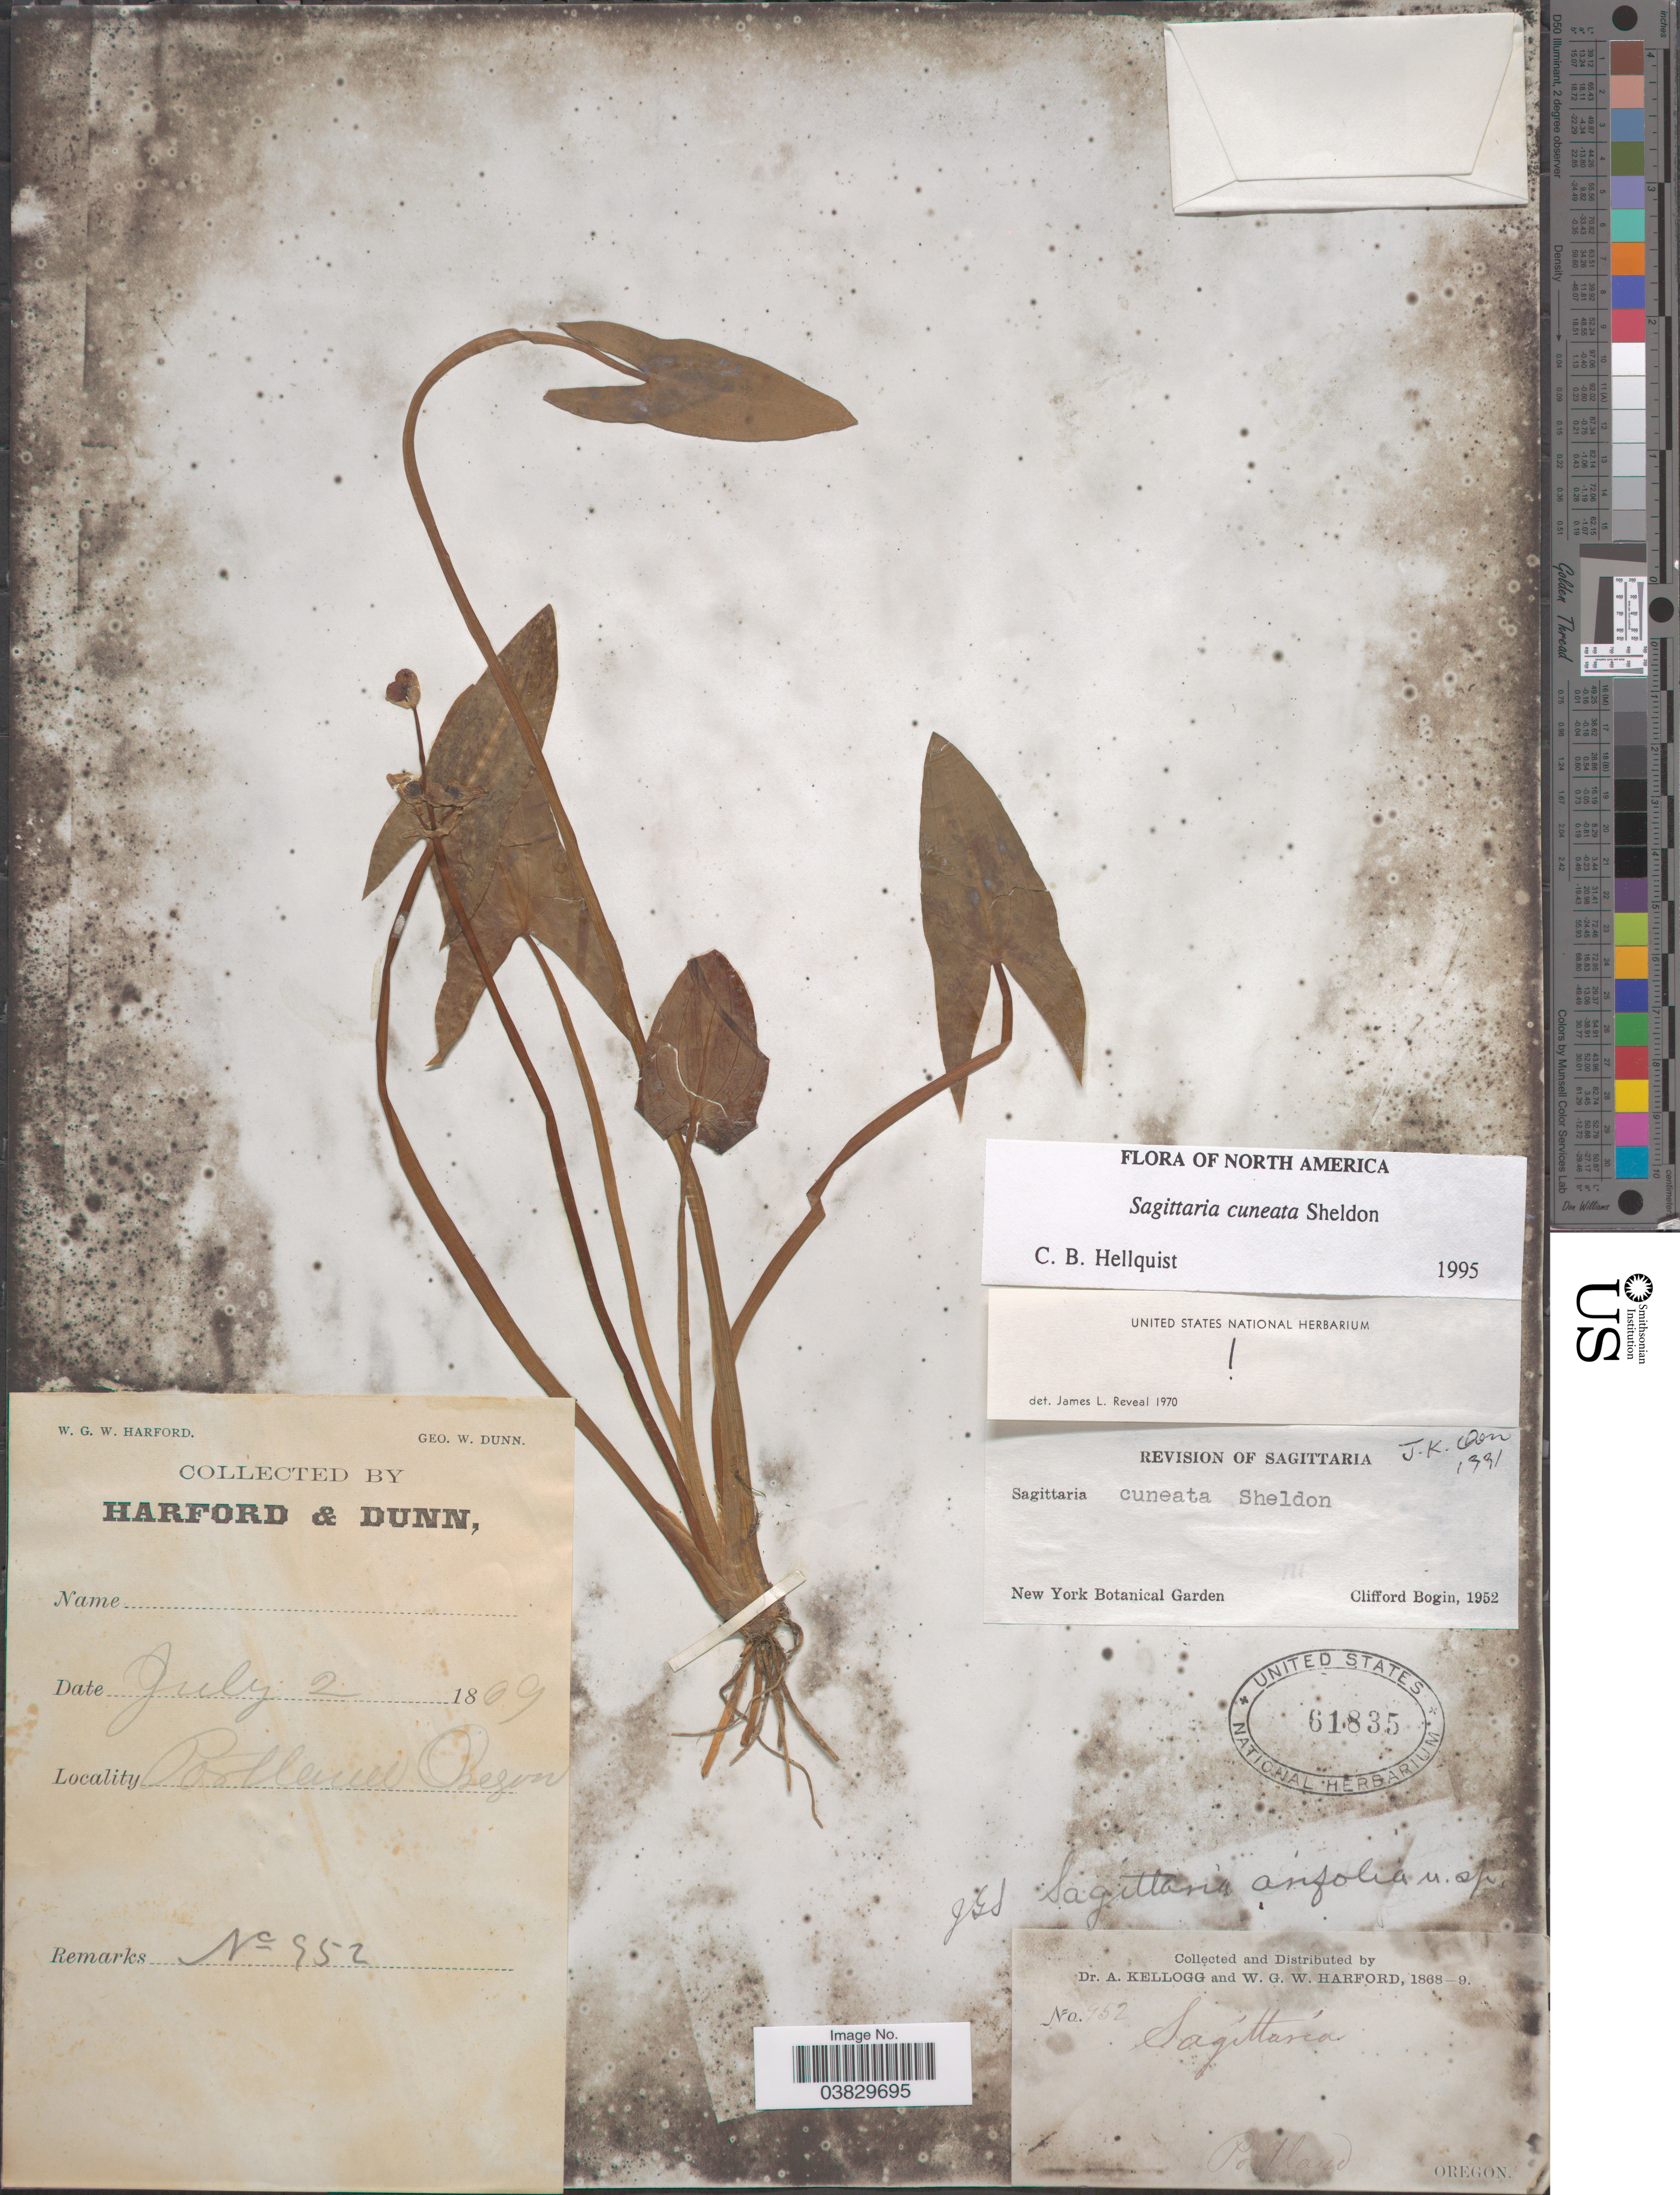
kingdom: Plantae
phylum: Tracheophyta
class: Liliopsida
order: Alismatales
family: Alismataceae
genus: Sagittaria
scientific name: Sagittaria cuneata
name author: E. Sheld.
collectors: W. G. W. Harford, G. W.Dunn & A. Kellog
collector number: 952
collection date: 1869-07-02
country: United States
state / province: Oregon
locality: Portland.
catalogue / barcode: US 61835